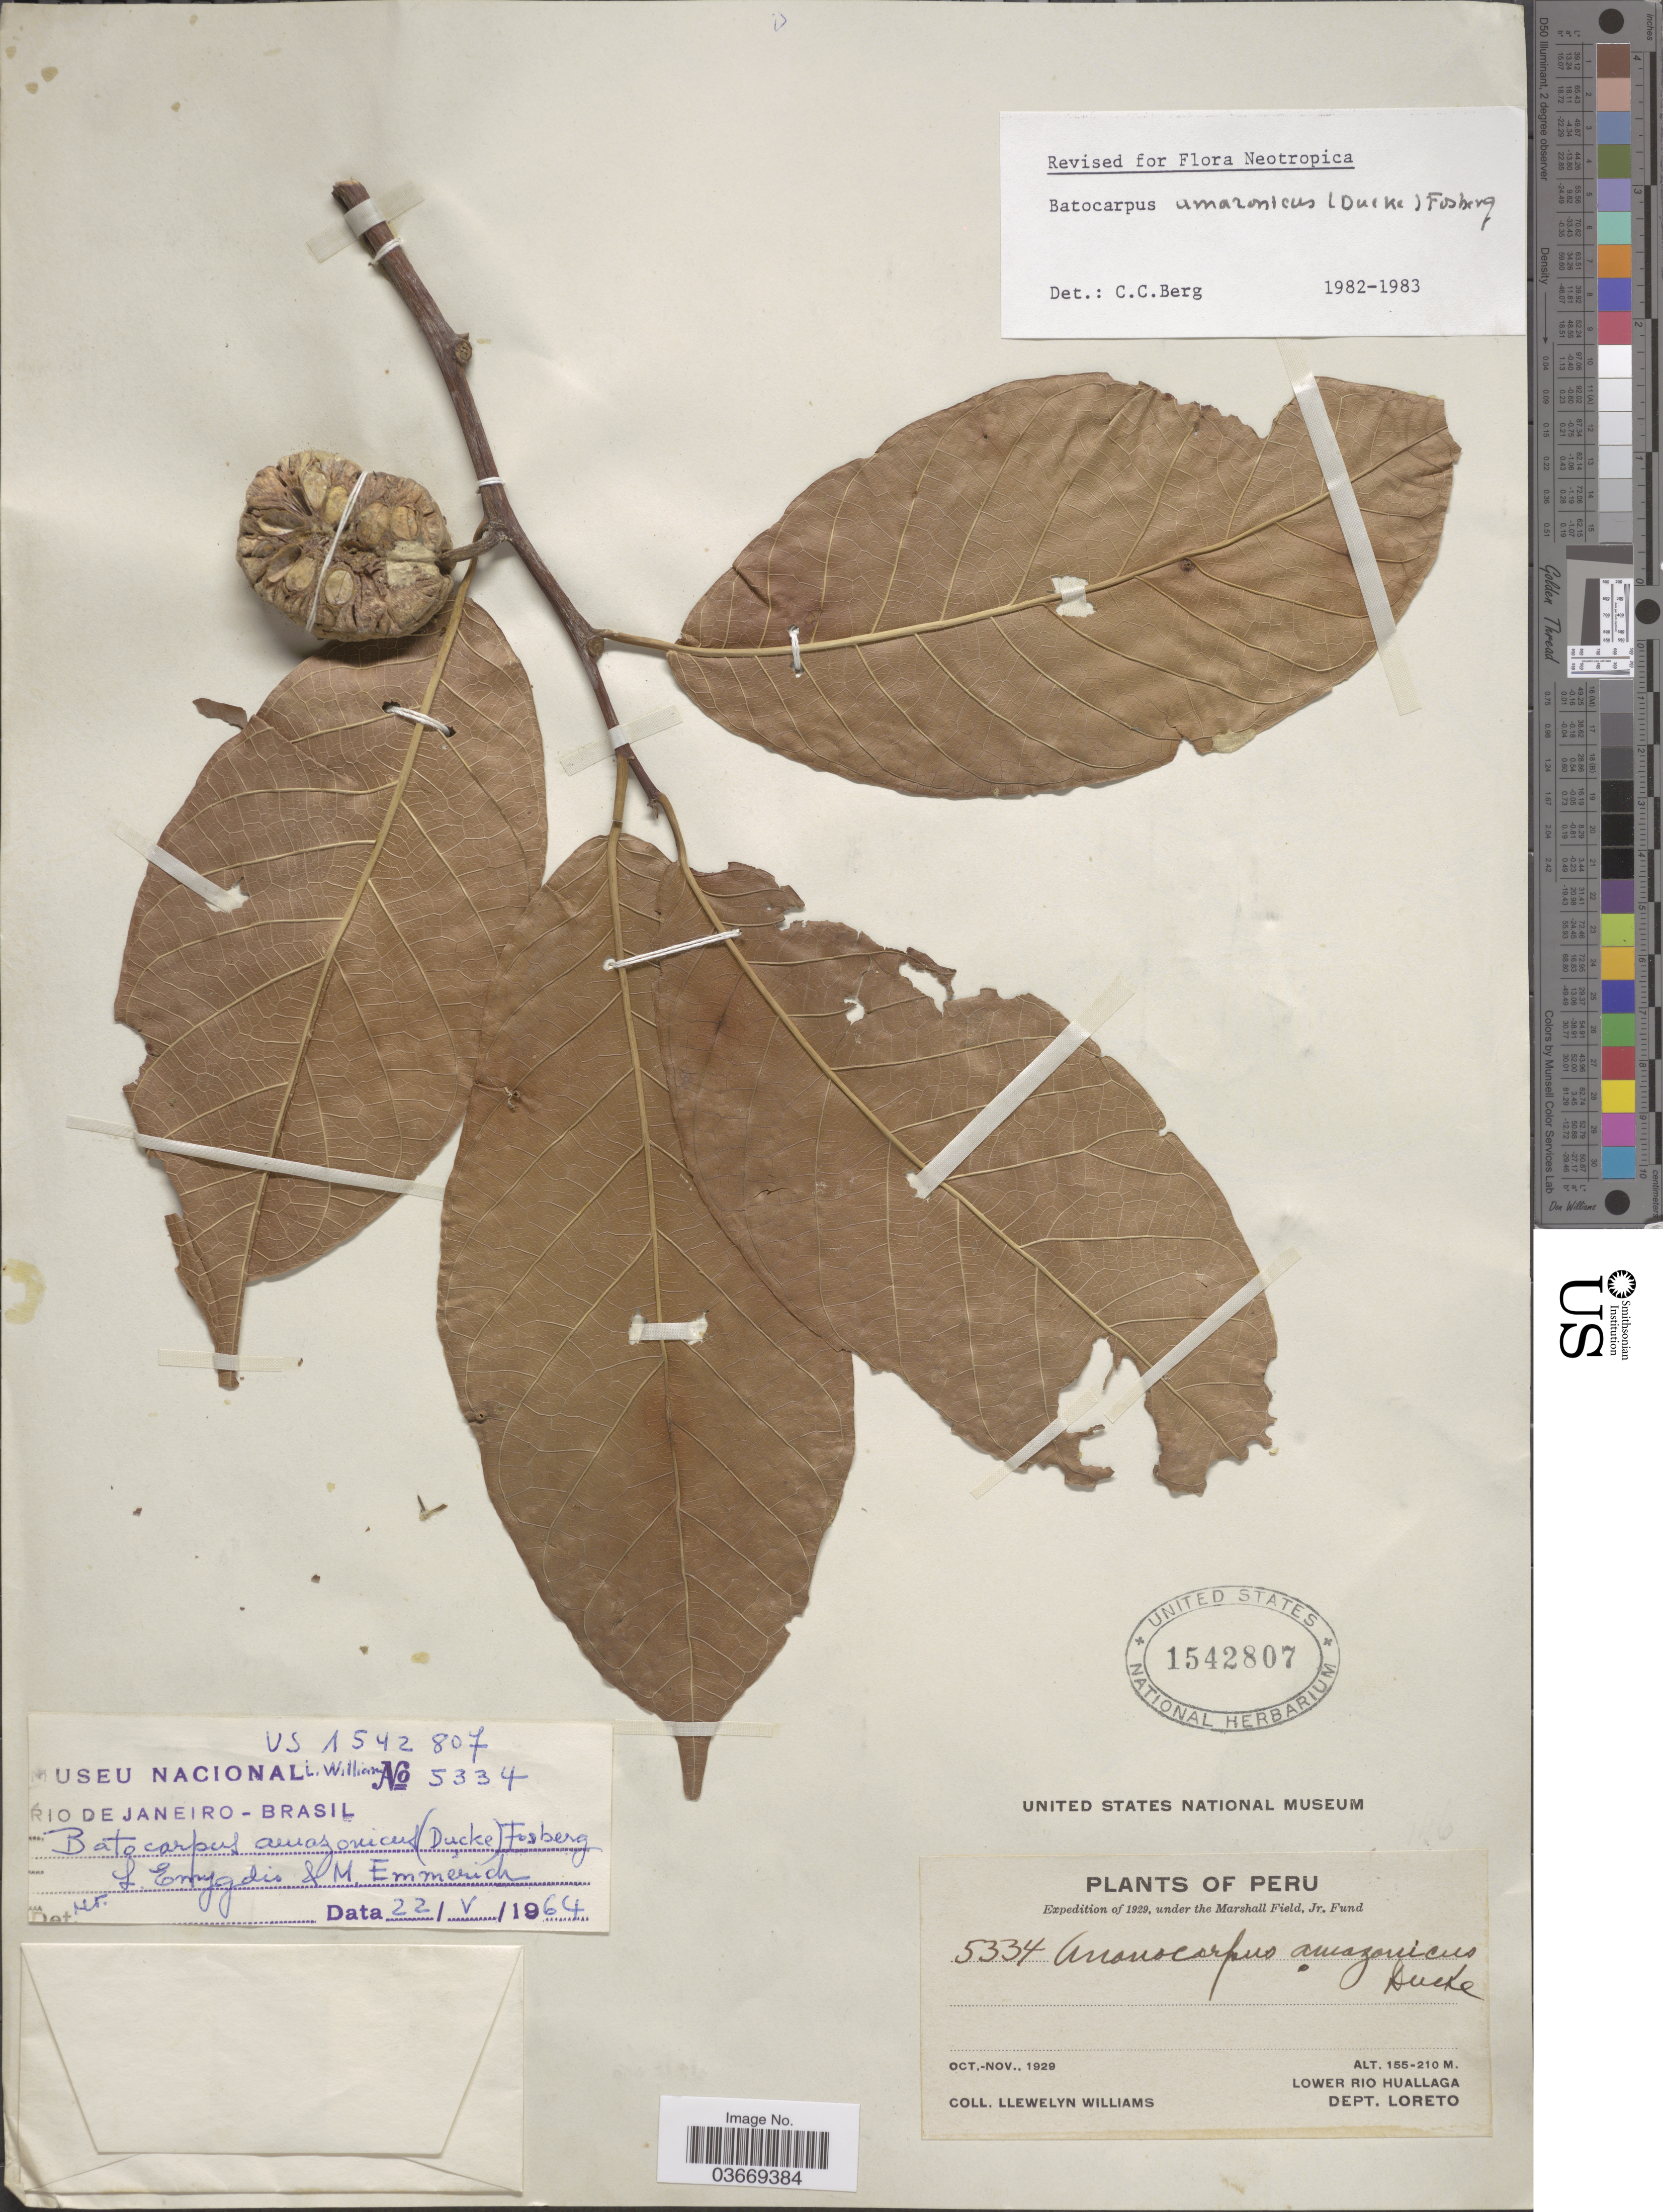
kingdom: Plantae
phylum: Tracheophyta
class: Magnoliopsida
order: Rosales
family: Moraceae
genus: Batocarpus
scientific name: Batocarpus amazonicus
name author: (Ducke) Fosberg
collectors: Ll. Williams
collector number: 5334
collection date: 1929-10/1929-11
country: Peru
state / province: Loreto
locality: Lower Rio Huallaga, Dept. Loreto.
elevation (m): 155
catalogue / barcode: US 1542807